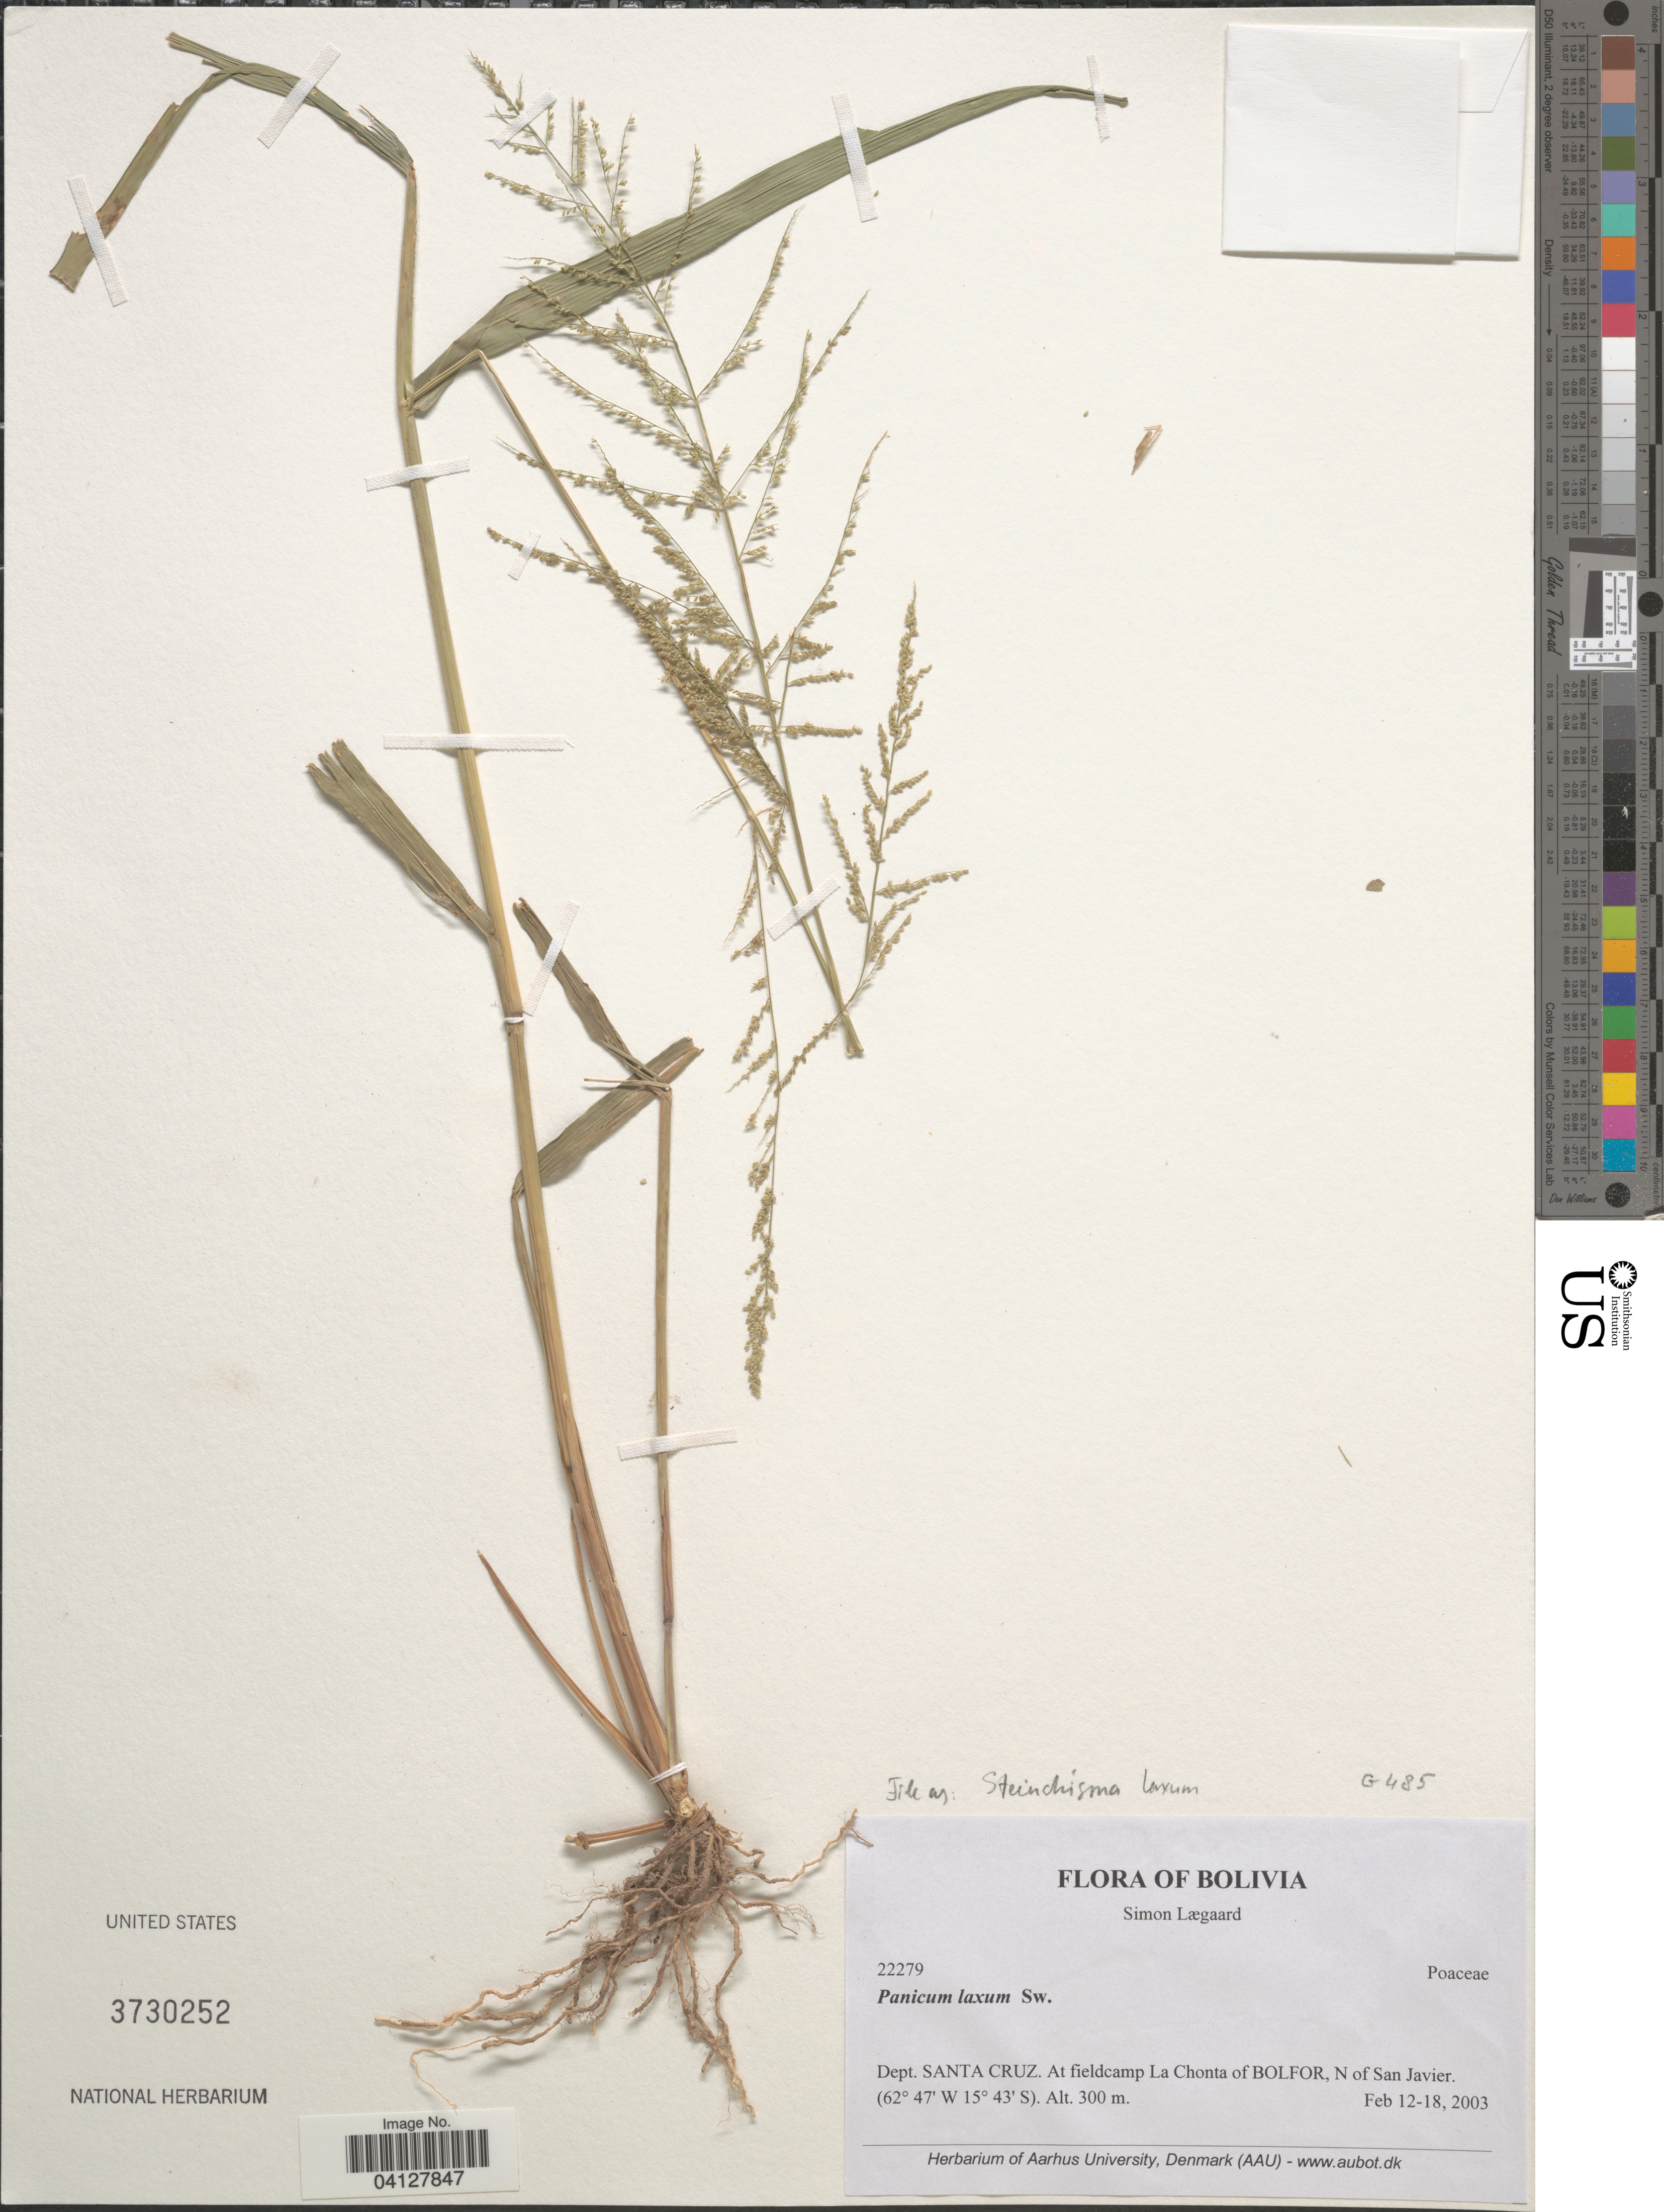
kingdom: Plantae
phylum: Tracheophyta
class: Liliopsida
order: Poales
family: Poaceae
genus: Panicum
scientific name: Panicum laxum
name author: Sw.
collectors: S. Lægaard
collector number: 22279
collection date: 2003-02-12/2003-02-18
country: Bolivia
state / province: Santa Cruz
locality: Dept. Santa Cruz. At fieldcamp La Chonta of BOLFOR, N of San Javier.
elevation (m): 300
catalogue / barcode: US 3730252